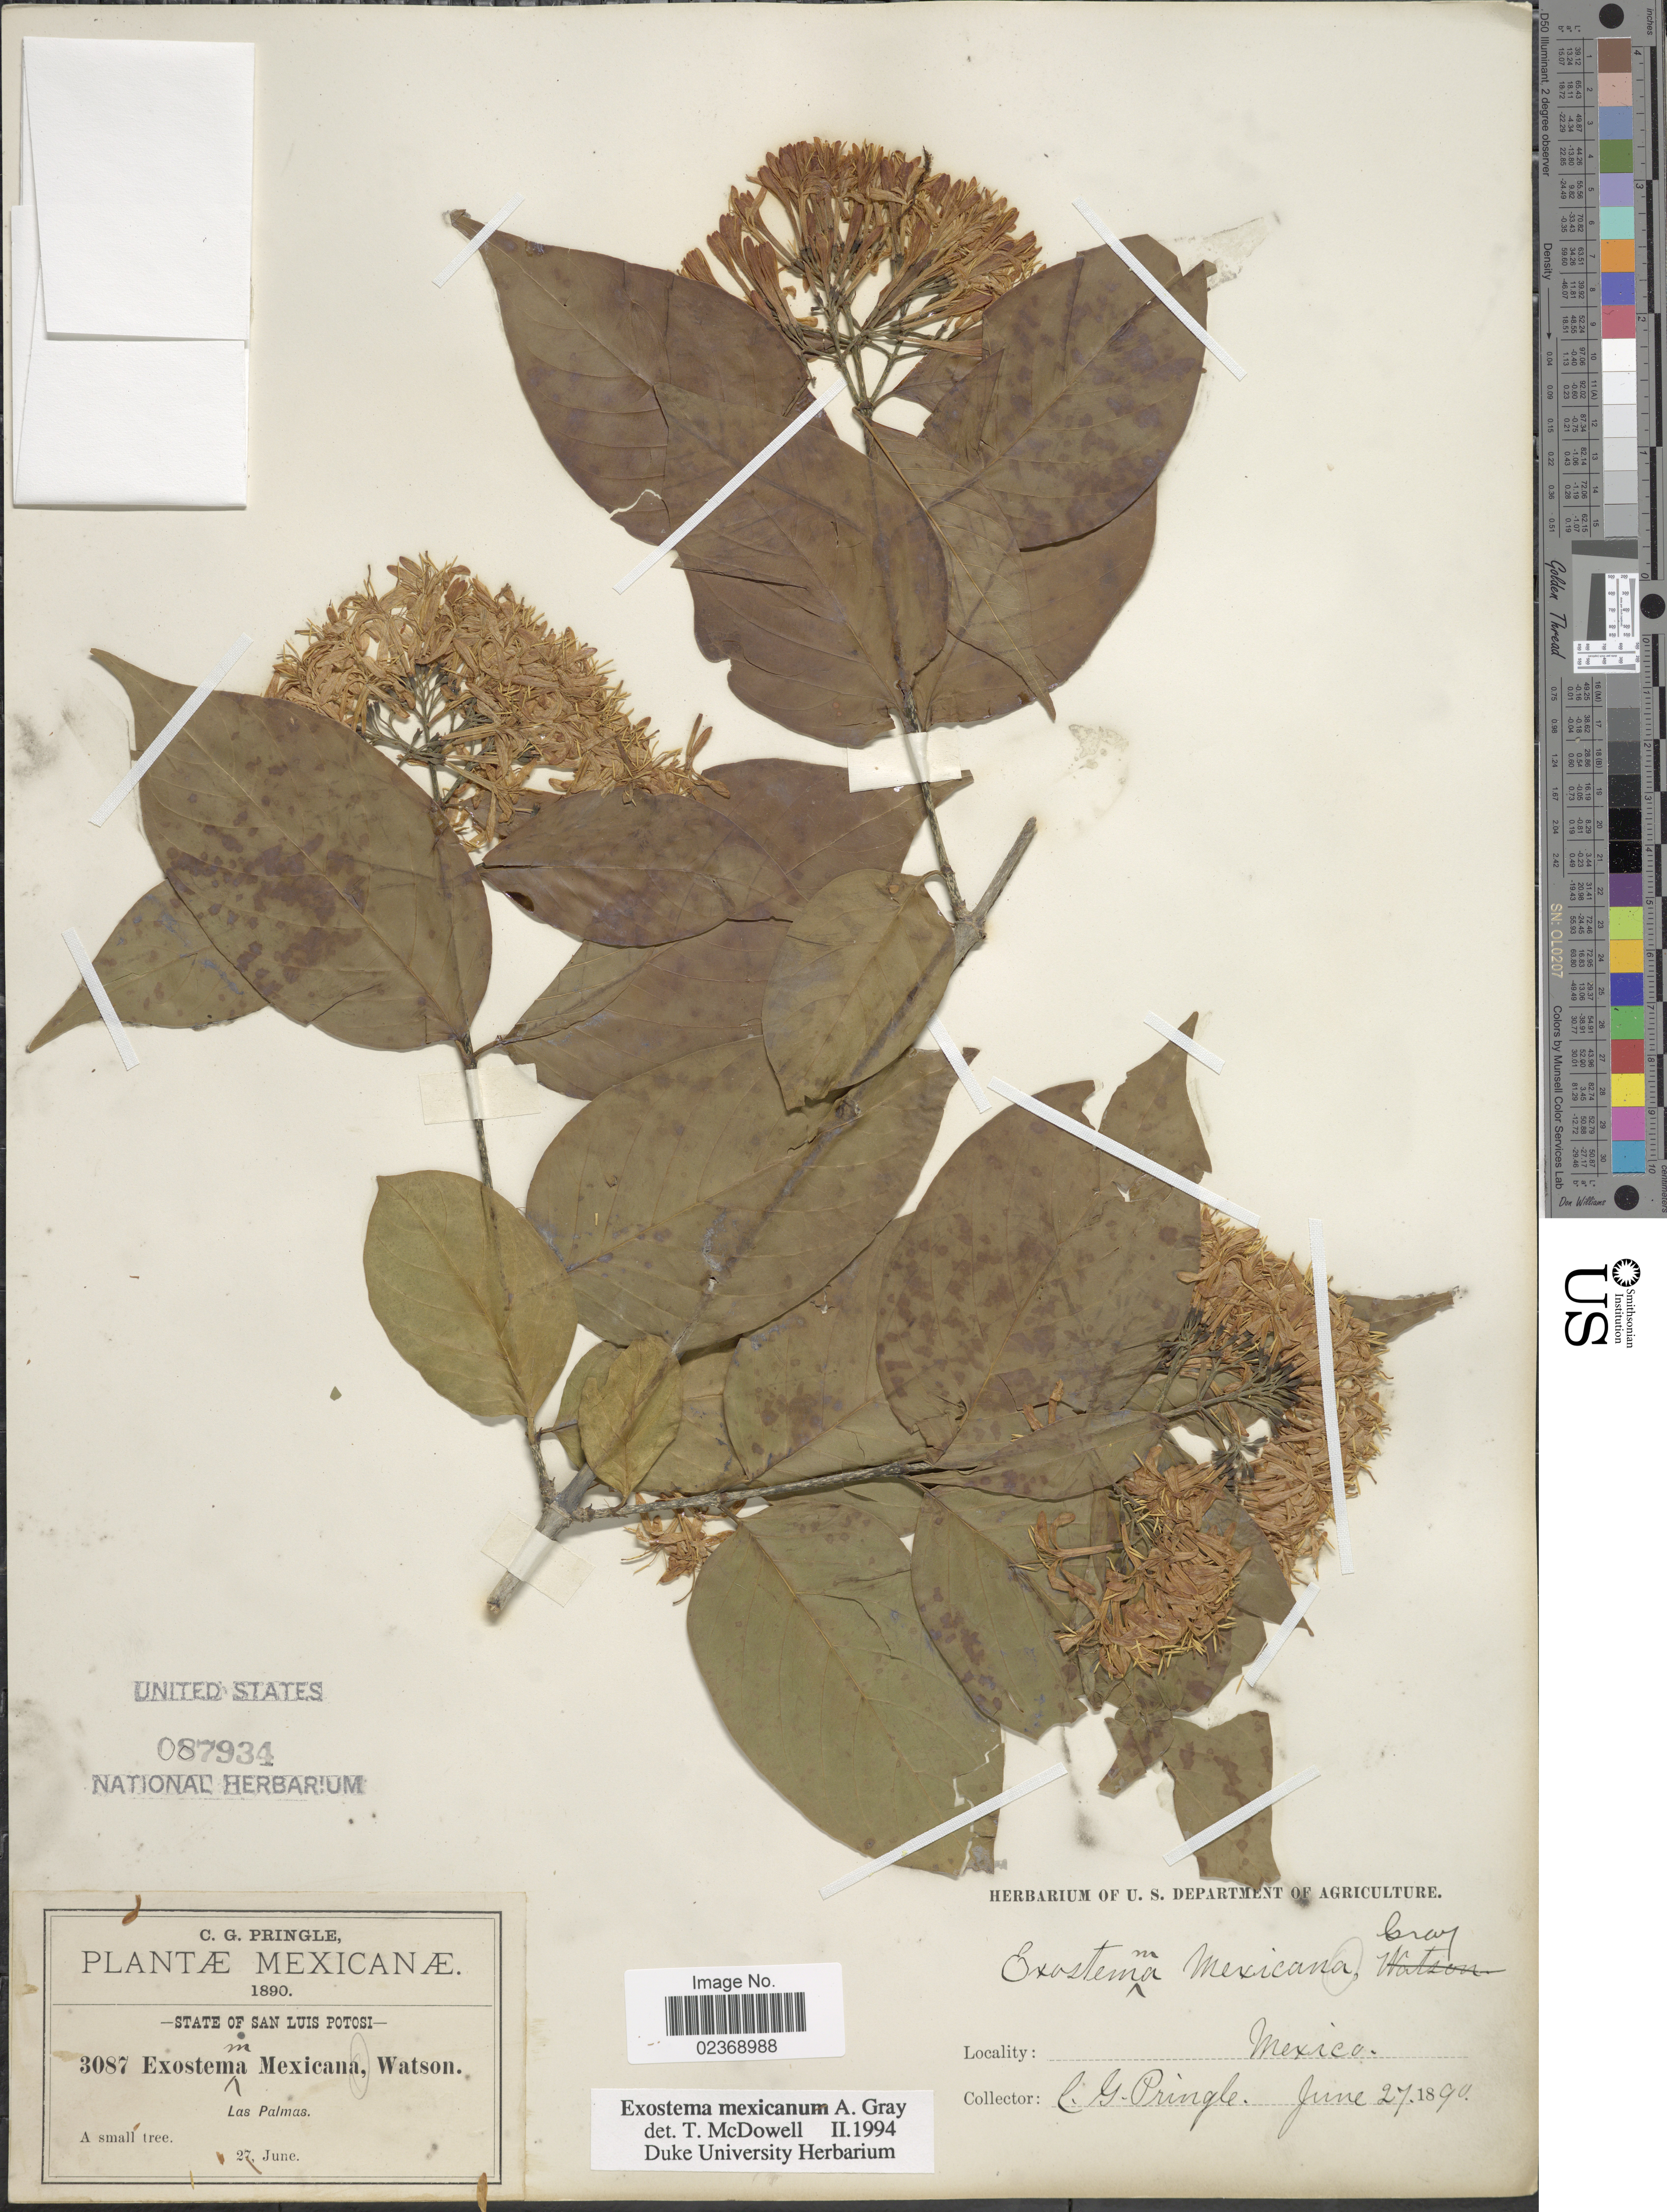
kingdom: Plantae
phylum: Tracheophyta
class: Magnoliopsida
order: Gentianales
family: Rubiaceae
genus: Exostema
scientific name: Exostema mexicanum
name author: A. Gray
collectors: C. G. Pringle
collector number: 3087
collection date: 1890-06-27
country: Mexico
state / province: San Luis Potosí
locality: Las Palmas, A small tree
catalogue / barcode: US 87934